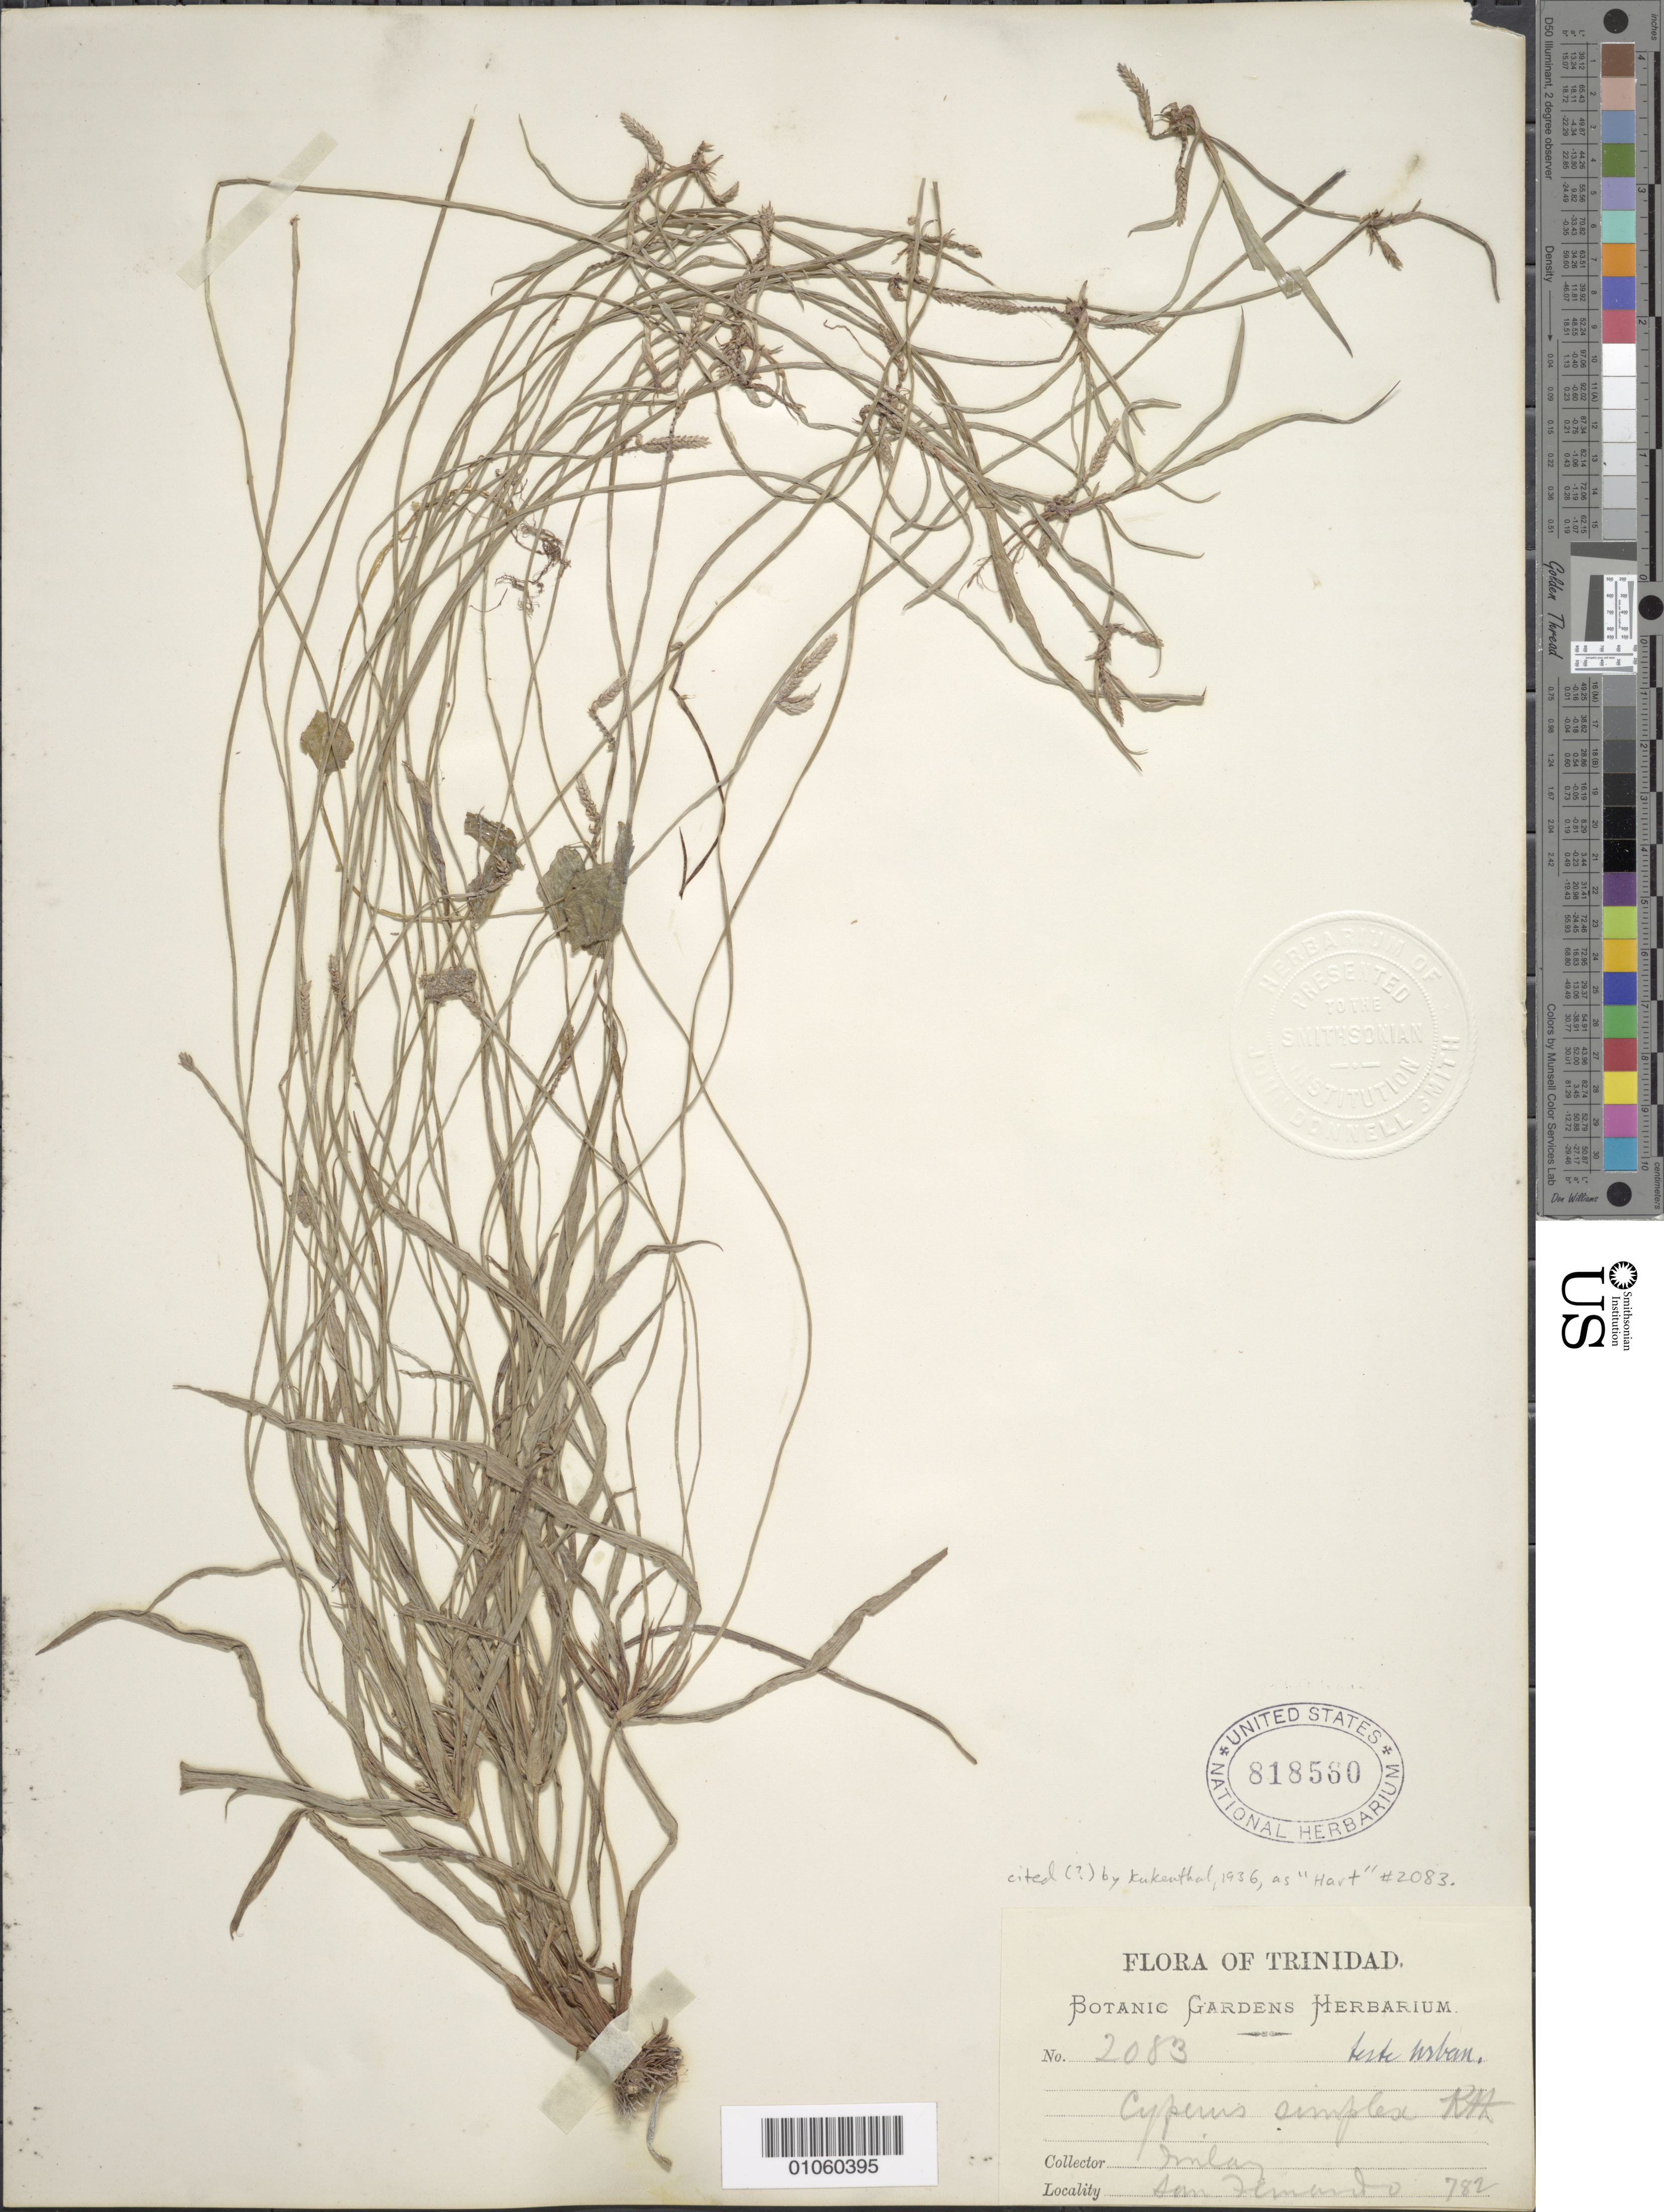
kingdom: Plantae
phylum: Tracheophyta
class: Liliopsida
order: Poales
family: Cyperaceae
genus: Cyperus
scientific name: Cyperus simplex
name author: Kunth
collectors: -. Finlay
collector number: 2083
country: Trinidad and Tobago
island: Trinidad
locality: San Fernando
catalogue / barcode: US 818560